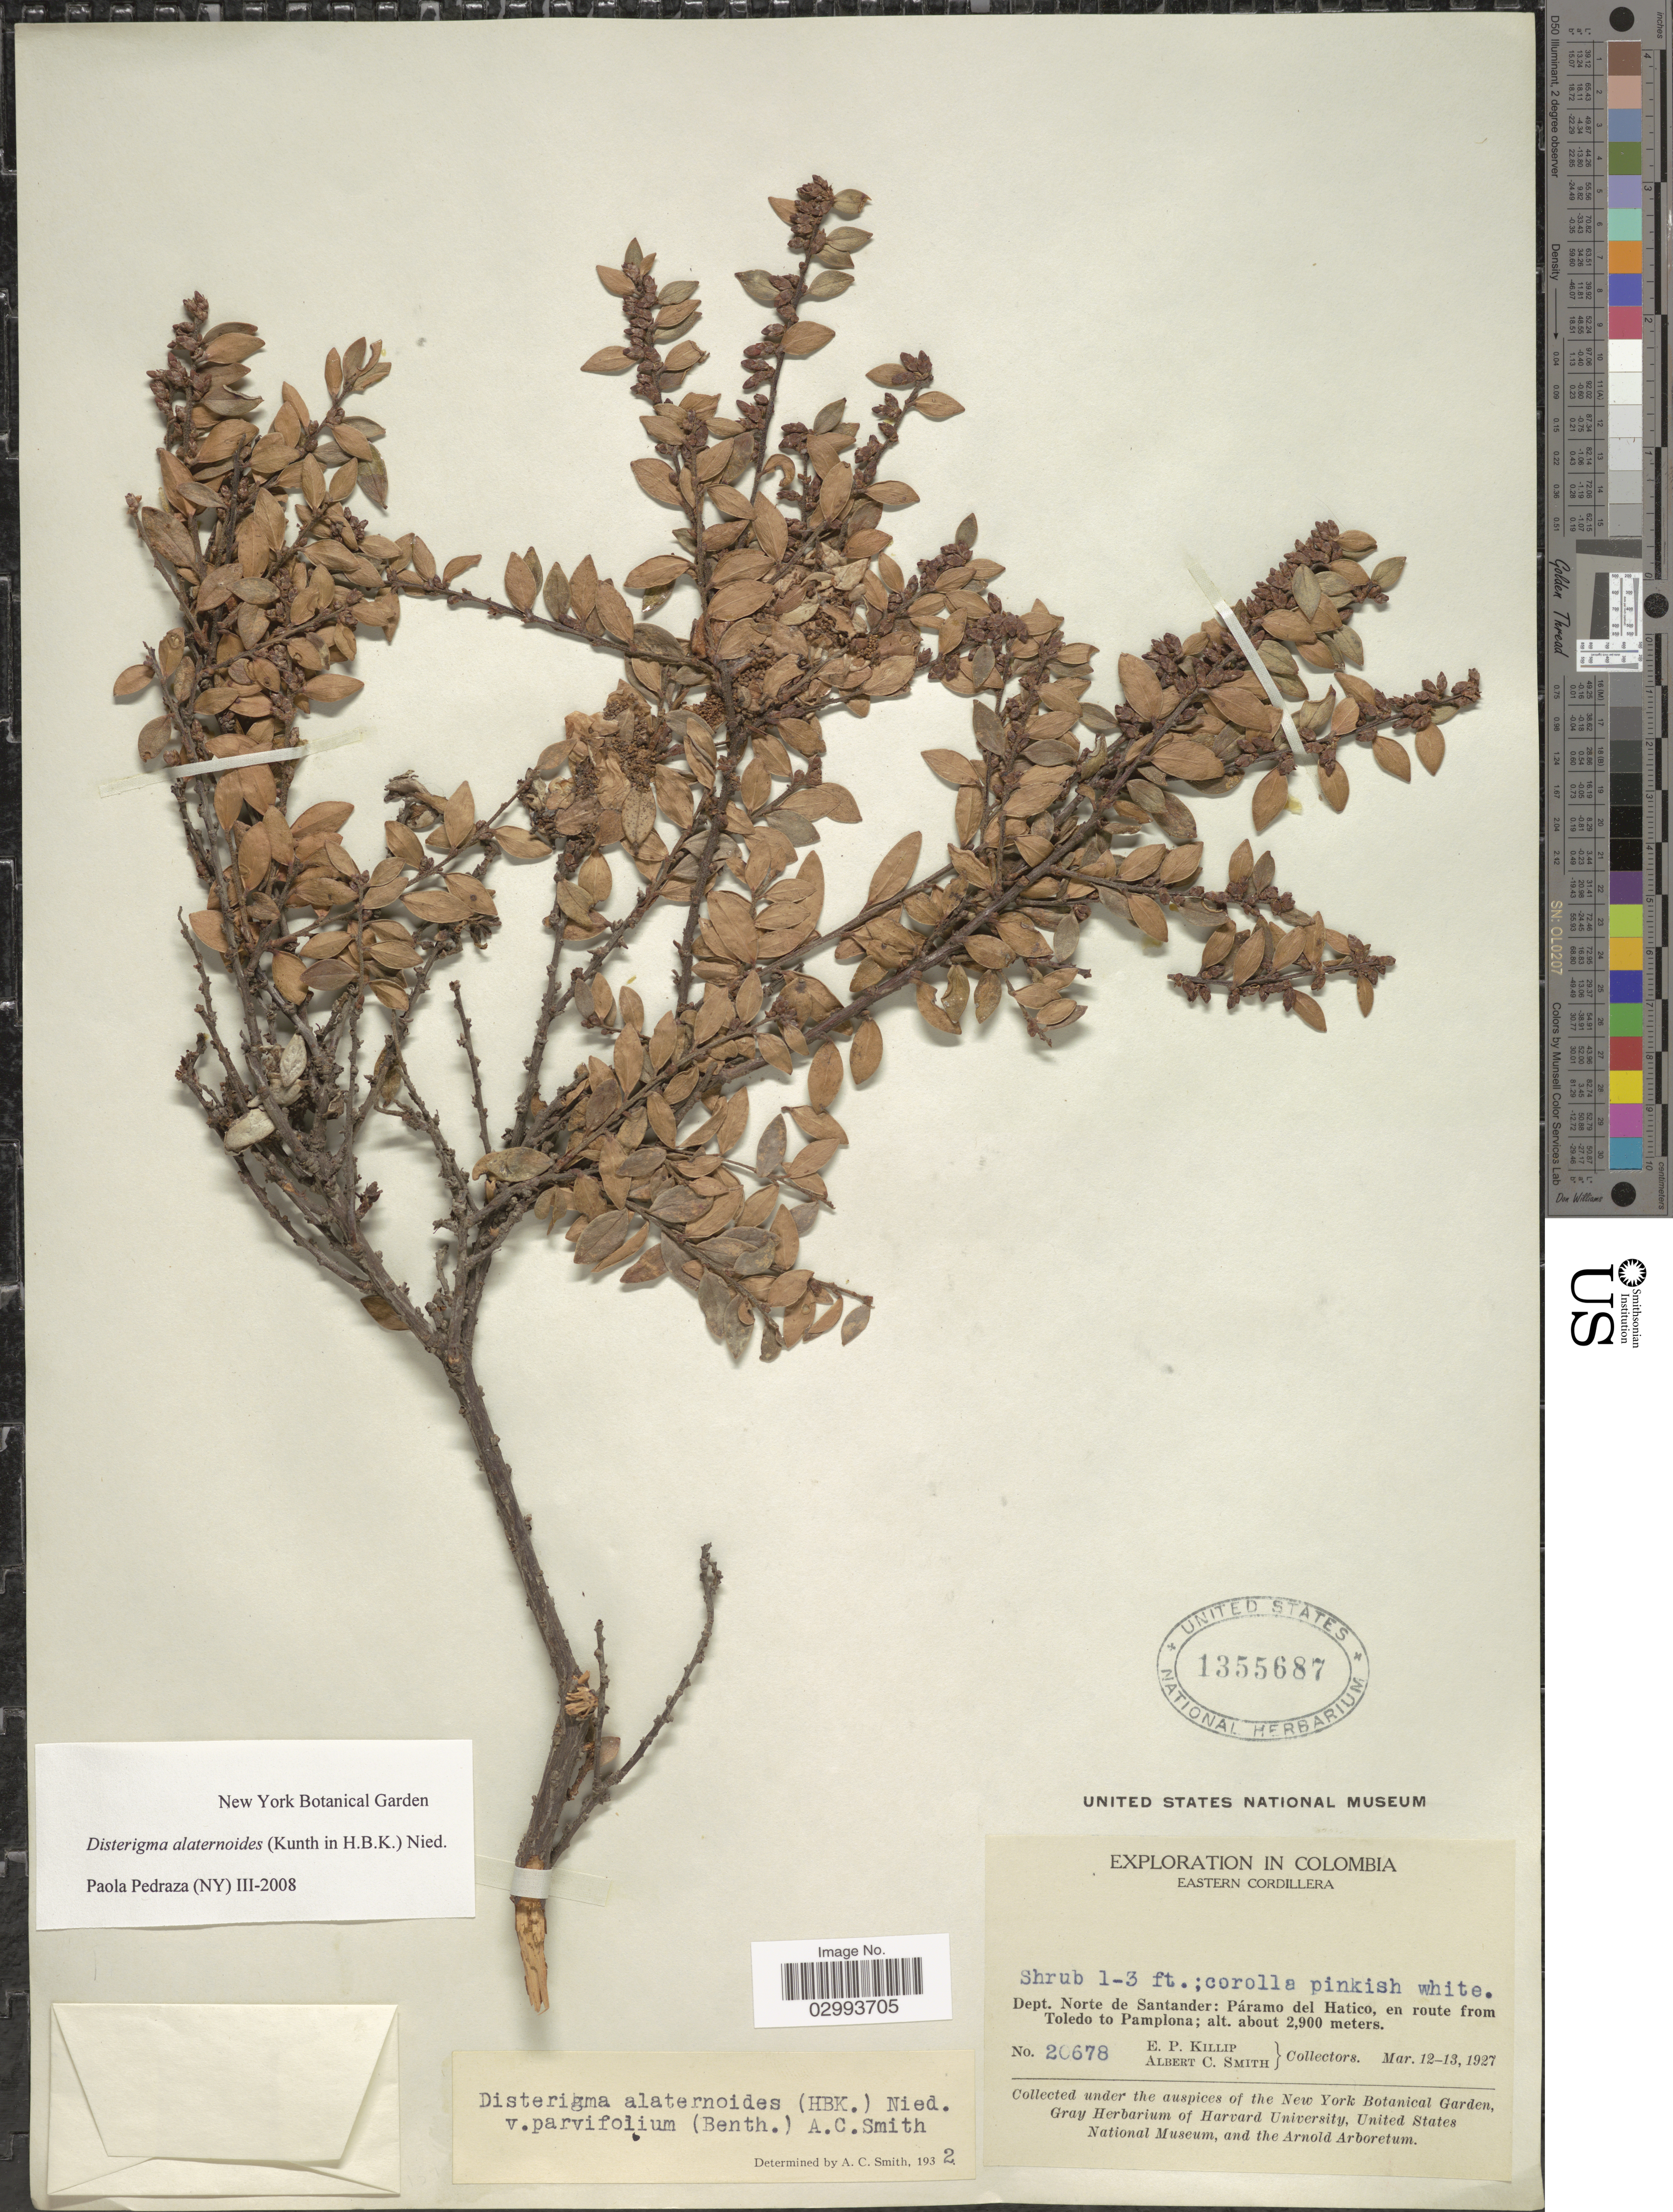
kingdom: Plantae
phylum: Tracheophyta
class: Magnoliopsida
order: Ericales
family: Ericaceae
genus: Disterigma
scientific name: Disterigma alaternoides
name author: (Kunth) Nied.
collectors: E. P. Killip & A. C. Smith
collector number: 20678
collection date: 1927-03-12/1927-03-13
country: Colombia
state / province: Norte de Santander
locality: Eastern Cordillera, Dept. Norte de Santander: Páramo del Hatico, en route from Toledo to Pamplona.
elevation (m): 2900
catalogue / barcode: US 1355687